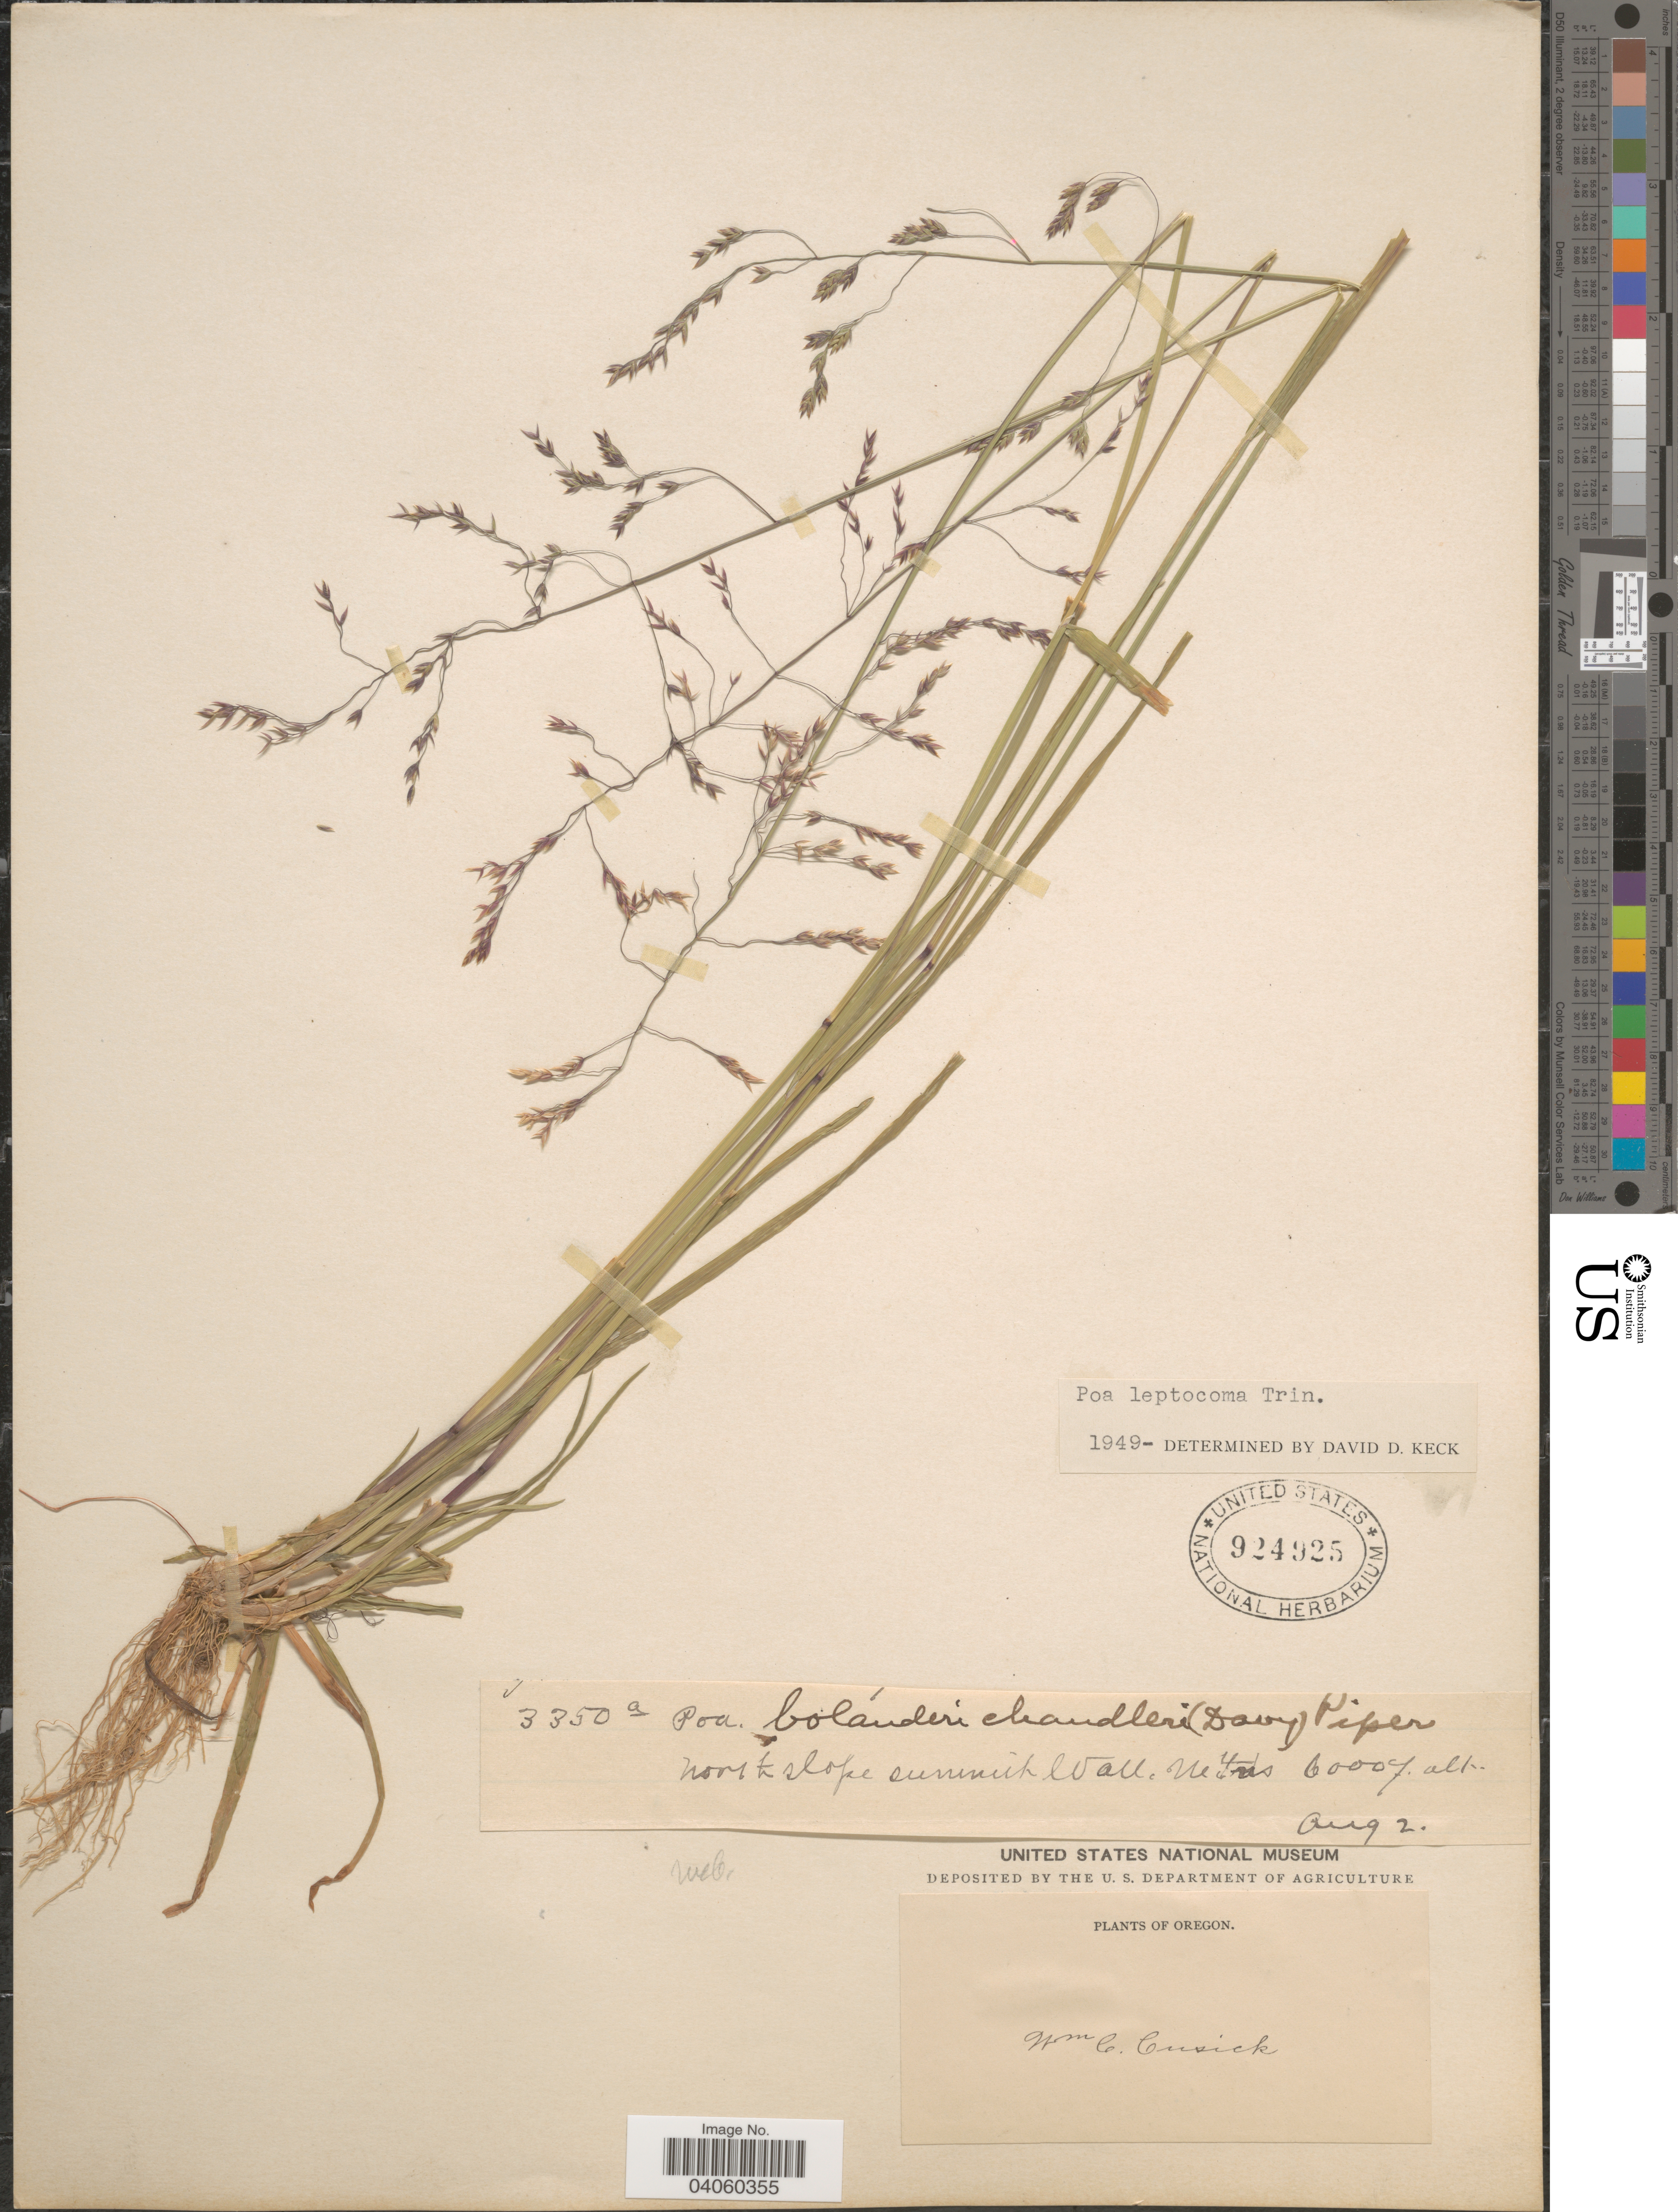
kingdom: Plantae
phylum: Tracheophyta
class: Liliopsida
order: Poales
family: Poaceae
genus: Poa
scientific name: Poa leptocoma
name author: Trin.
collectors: W. C. Cusick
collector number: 3350a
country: United States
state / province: Oregon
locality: North slope summit Wall. Mtns.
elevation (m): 1829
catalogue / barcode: US 924925